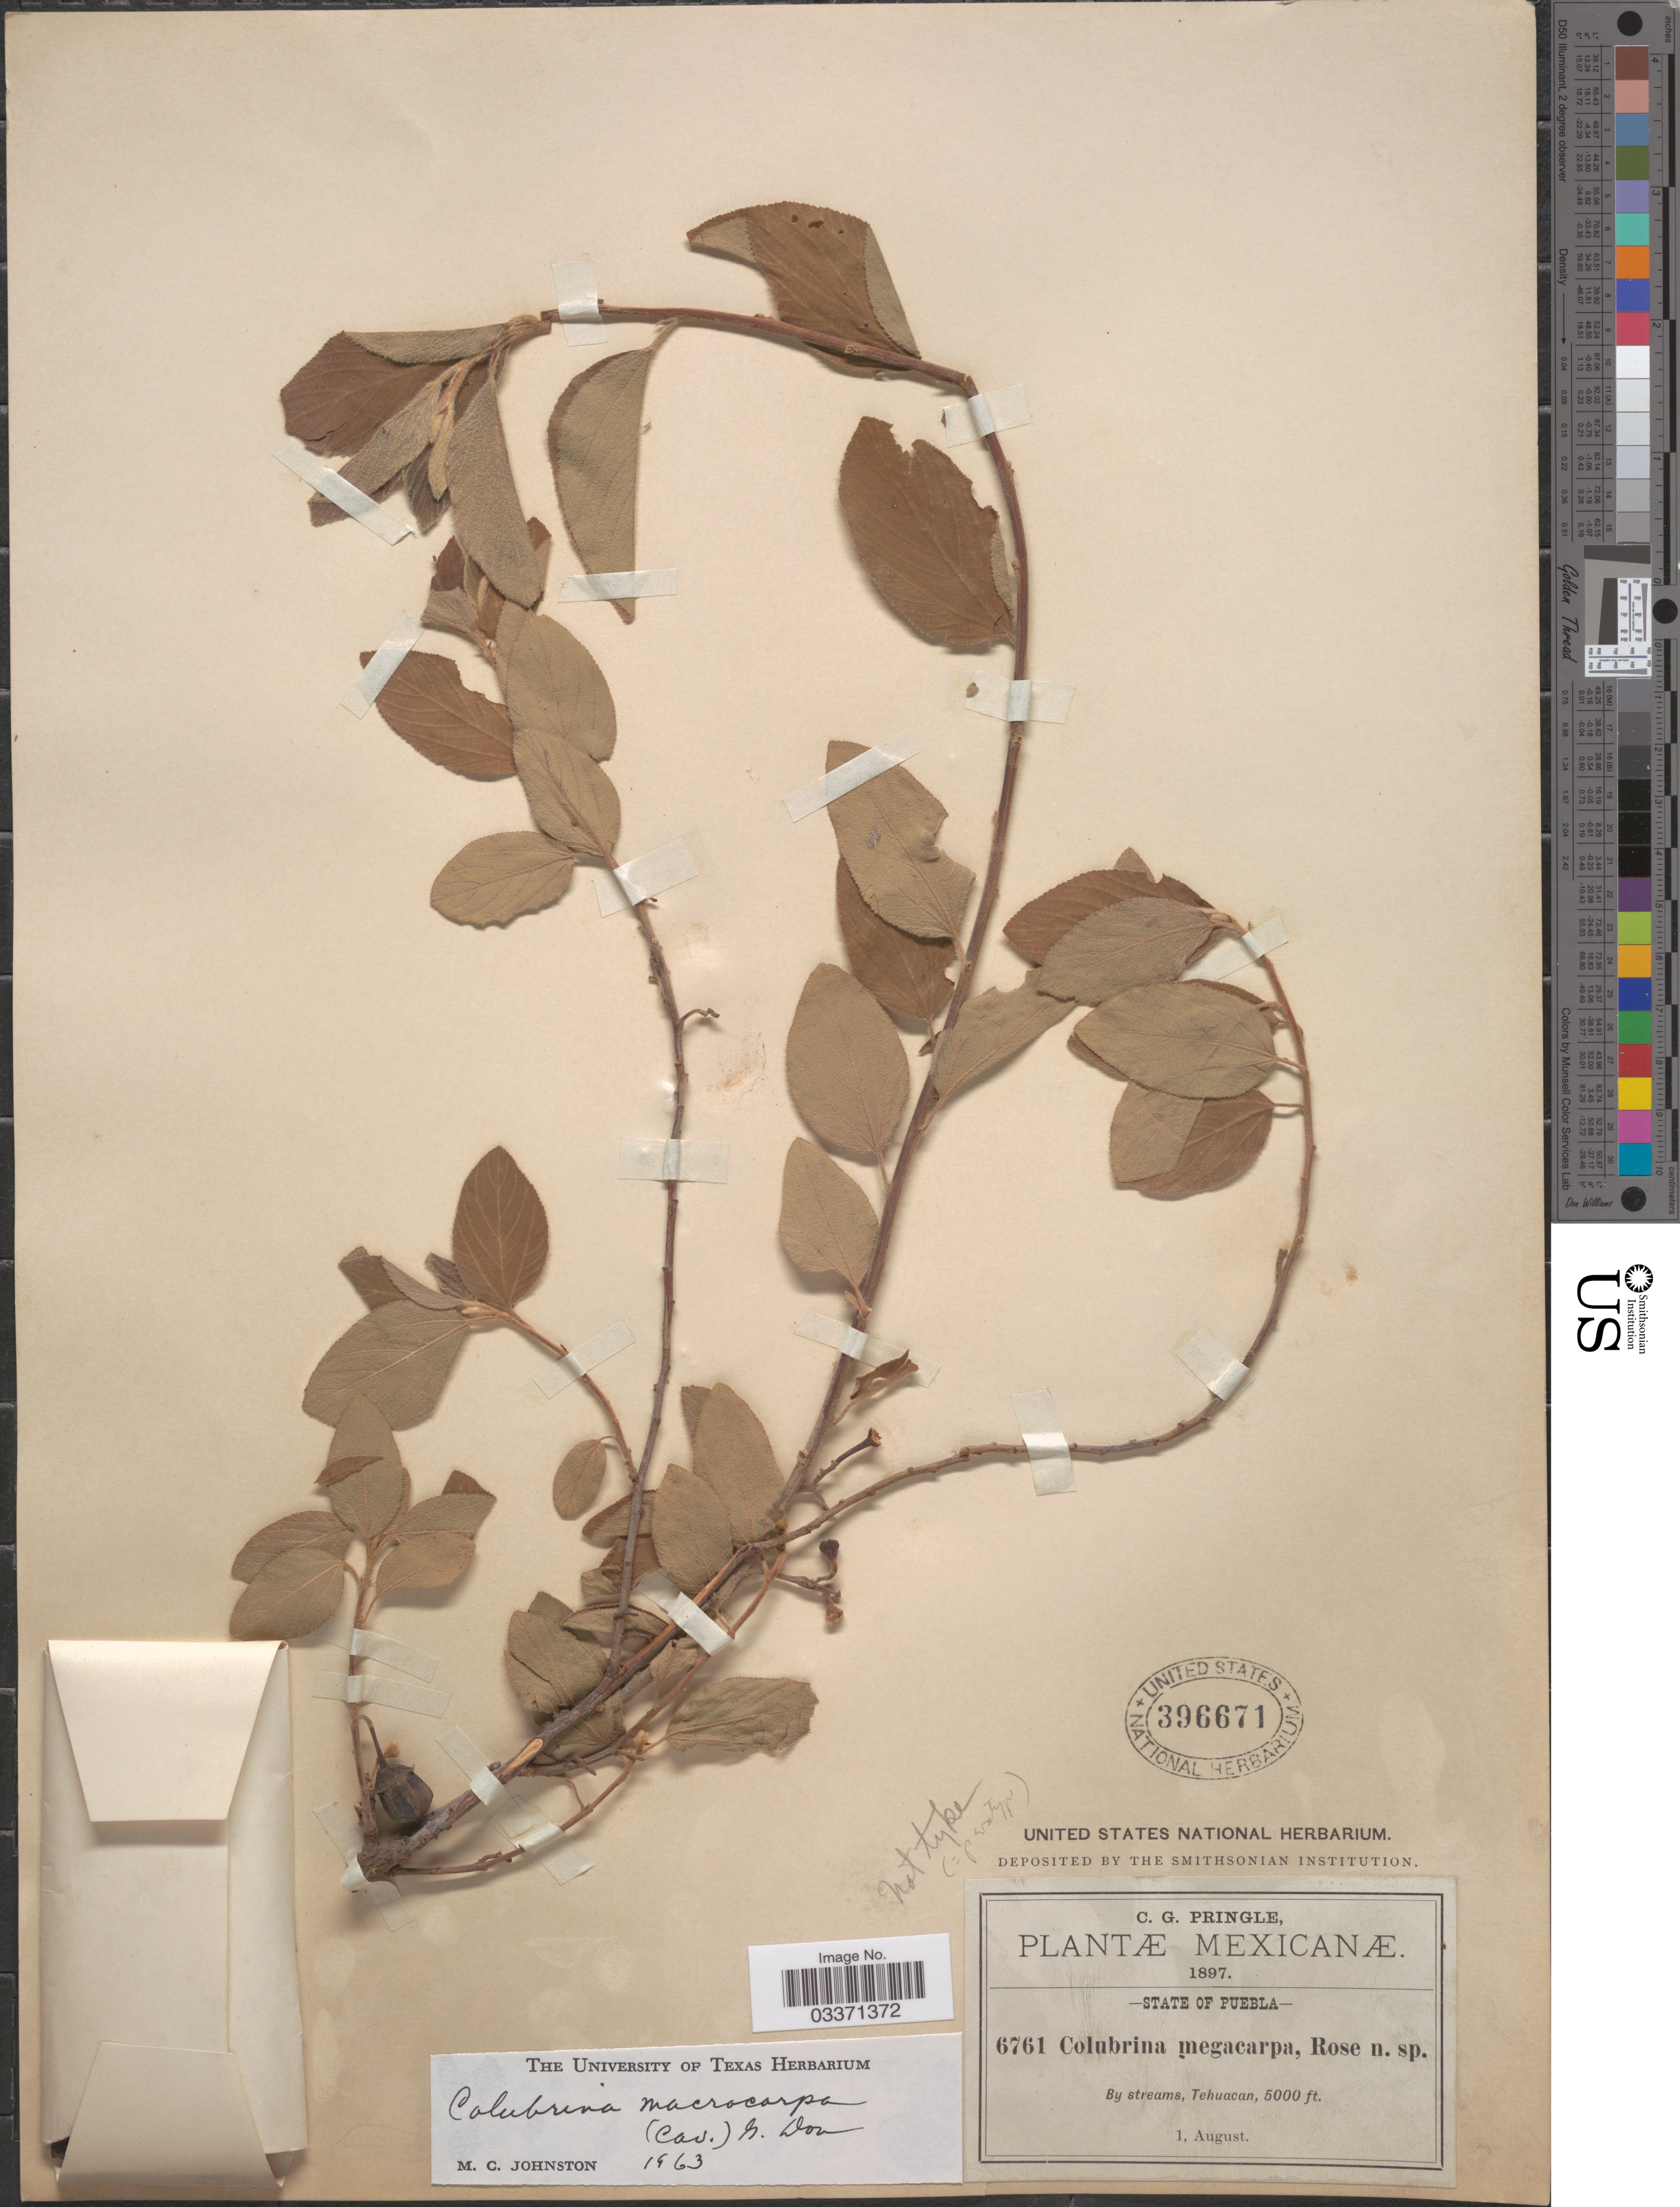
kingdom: Plantae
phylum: Tracheophyta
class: Magnoliopsida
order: Rosales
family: Rhamnaceae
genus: Colubrina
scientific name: Colubrina macrocarpa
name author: (Cav.) G. Don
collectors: C. G. Pringle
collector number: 6761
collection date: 1897-08-01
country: Mexico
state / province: Puebla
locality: By streams, Tehuacan.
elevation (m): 1524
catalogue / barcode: US 396671